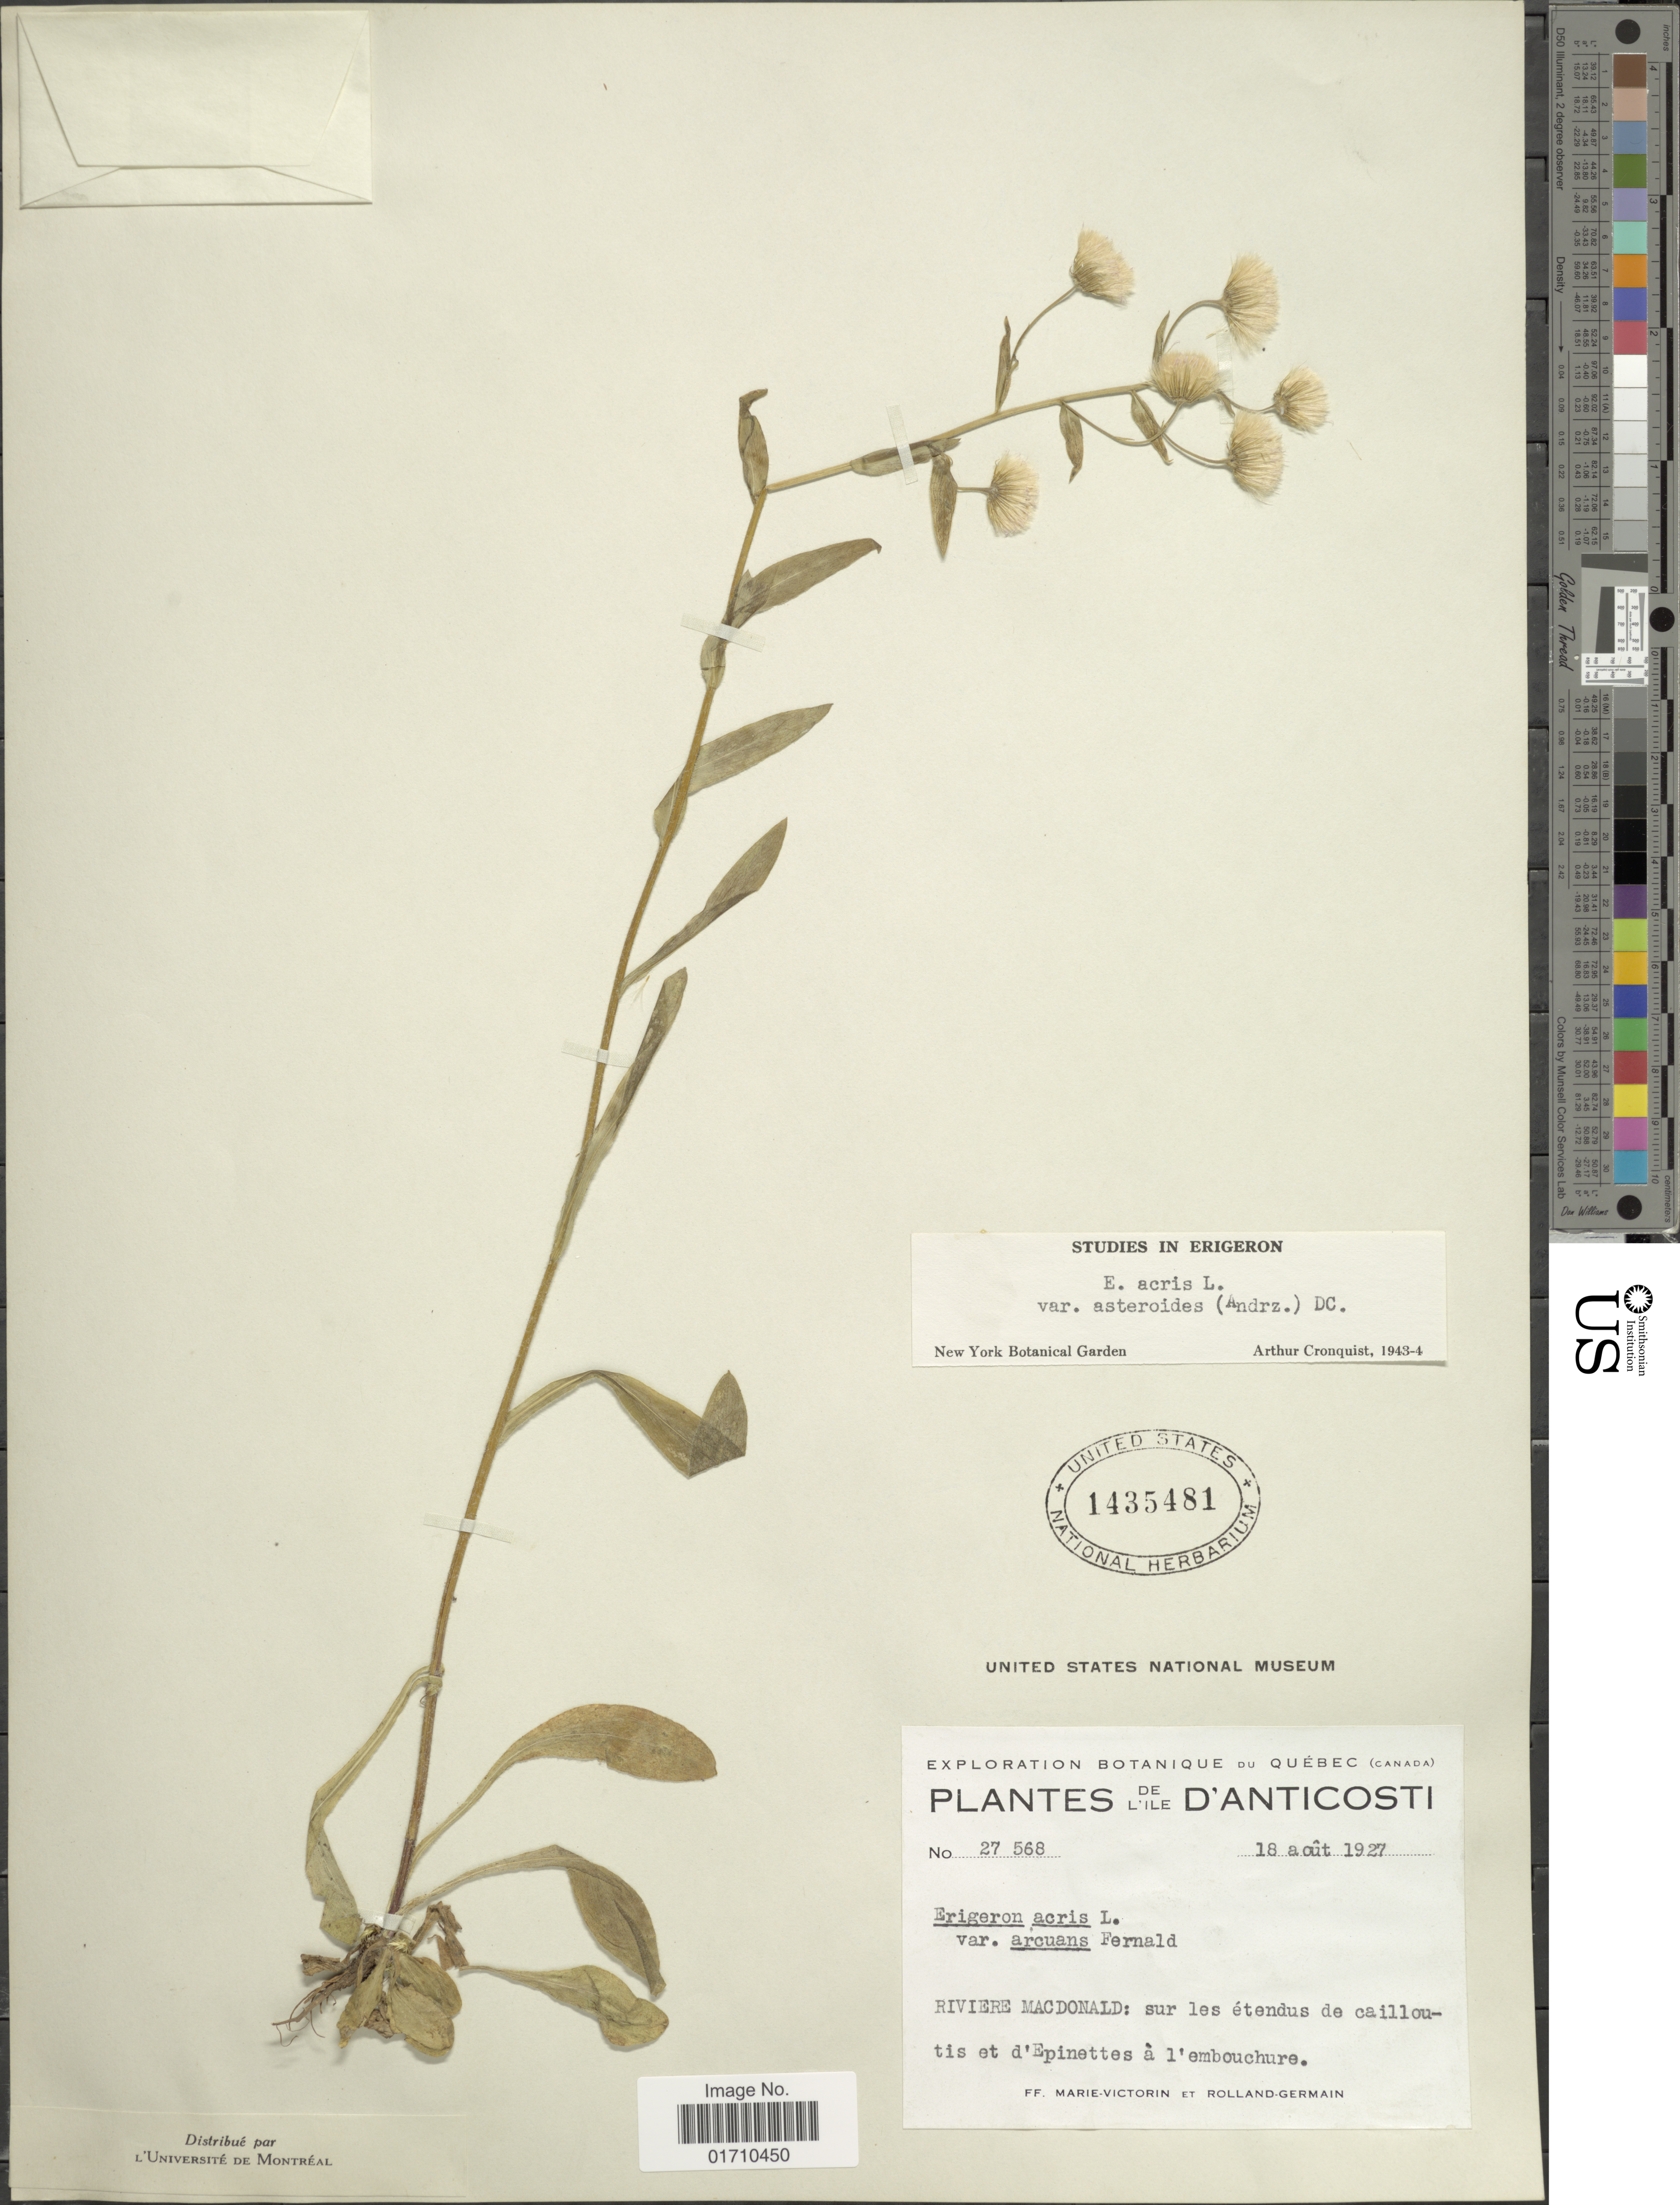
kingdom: Plantae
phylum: Tracheophyta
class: Magnoliopsida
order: Asterales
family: Asteraceae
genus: Erigeron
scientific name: Erigeron acris var. asteroides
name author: (Andrz.) DC.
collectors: F. Marie-Victorin & Rolland-Germain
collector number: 27568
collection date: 1927-08-18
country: Canada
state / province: Quebec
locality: De L'Ile D'Anticosti, Riviere MacDonald: sur les étendus de cailloutis et d'Epinettes à l'embouchure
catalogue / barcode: US 1435481